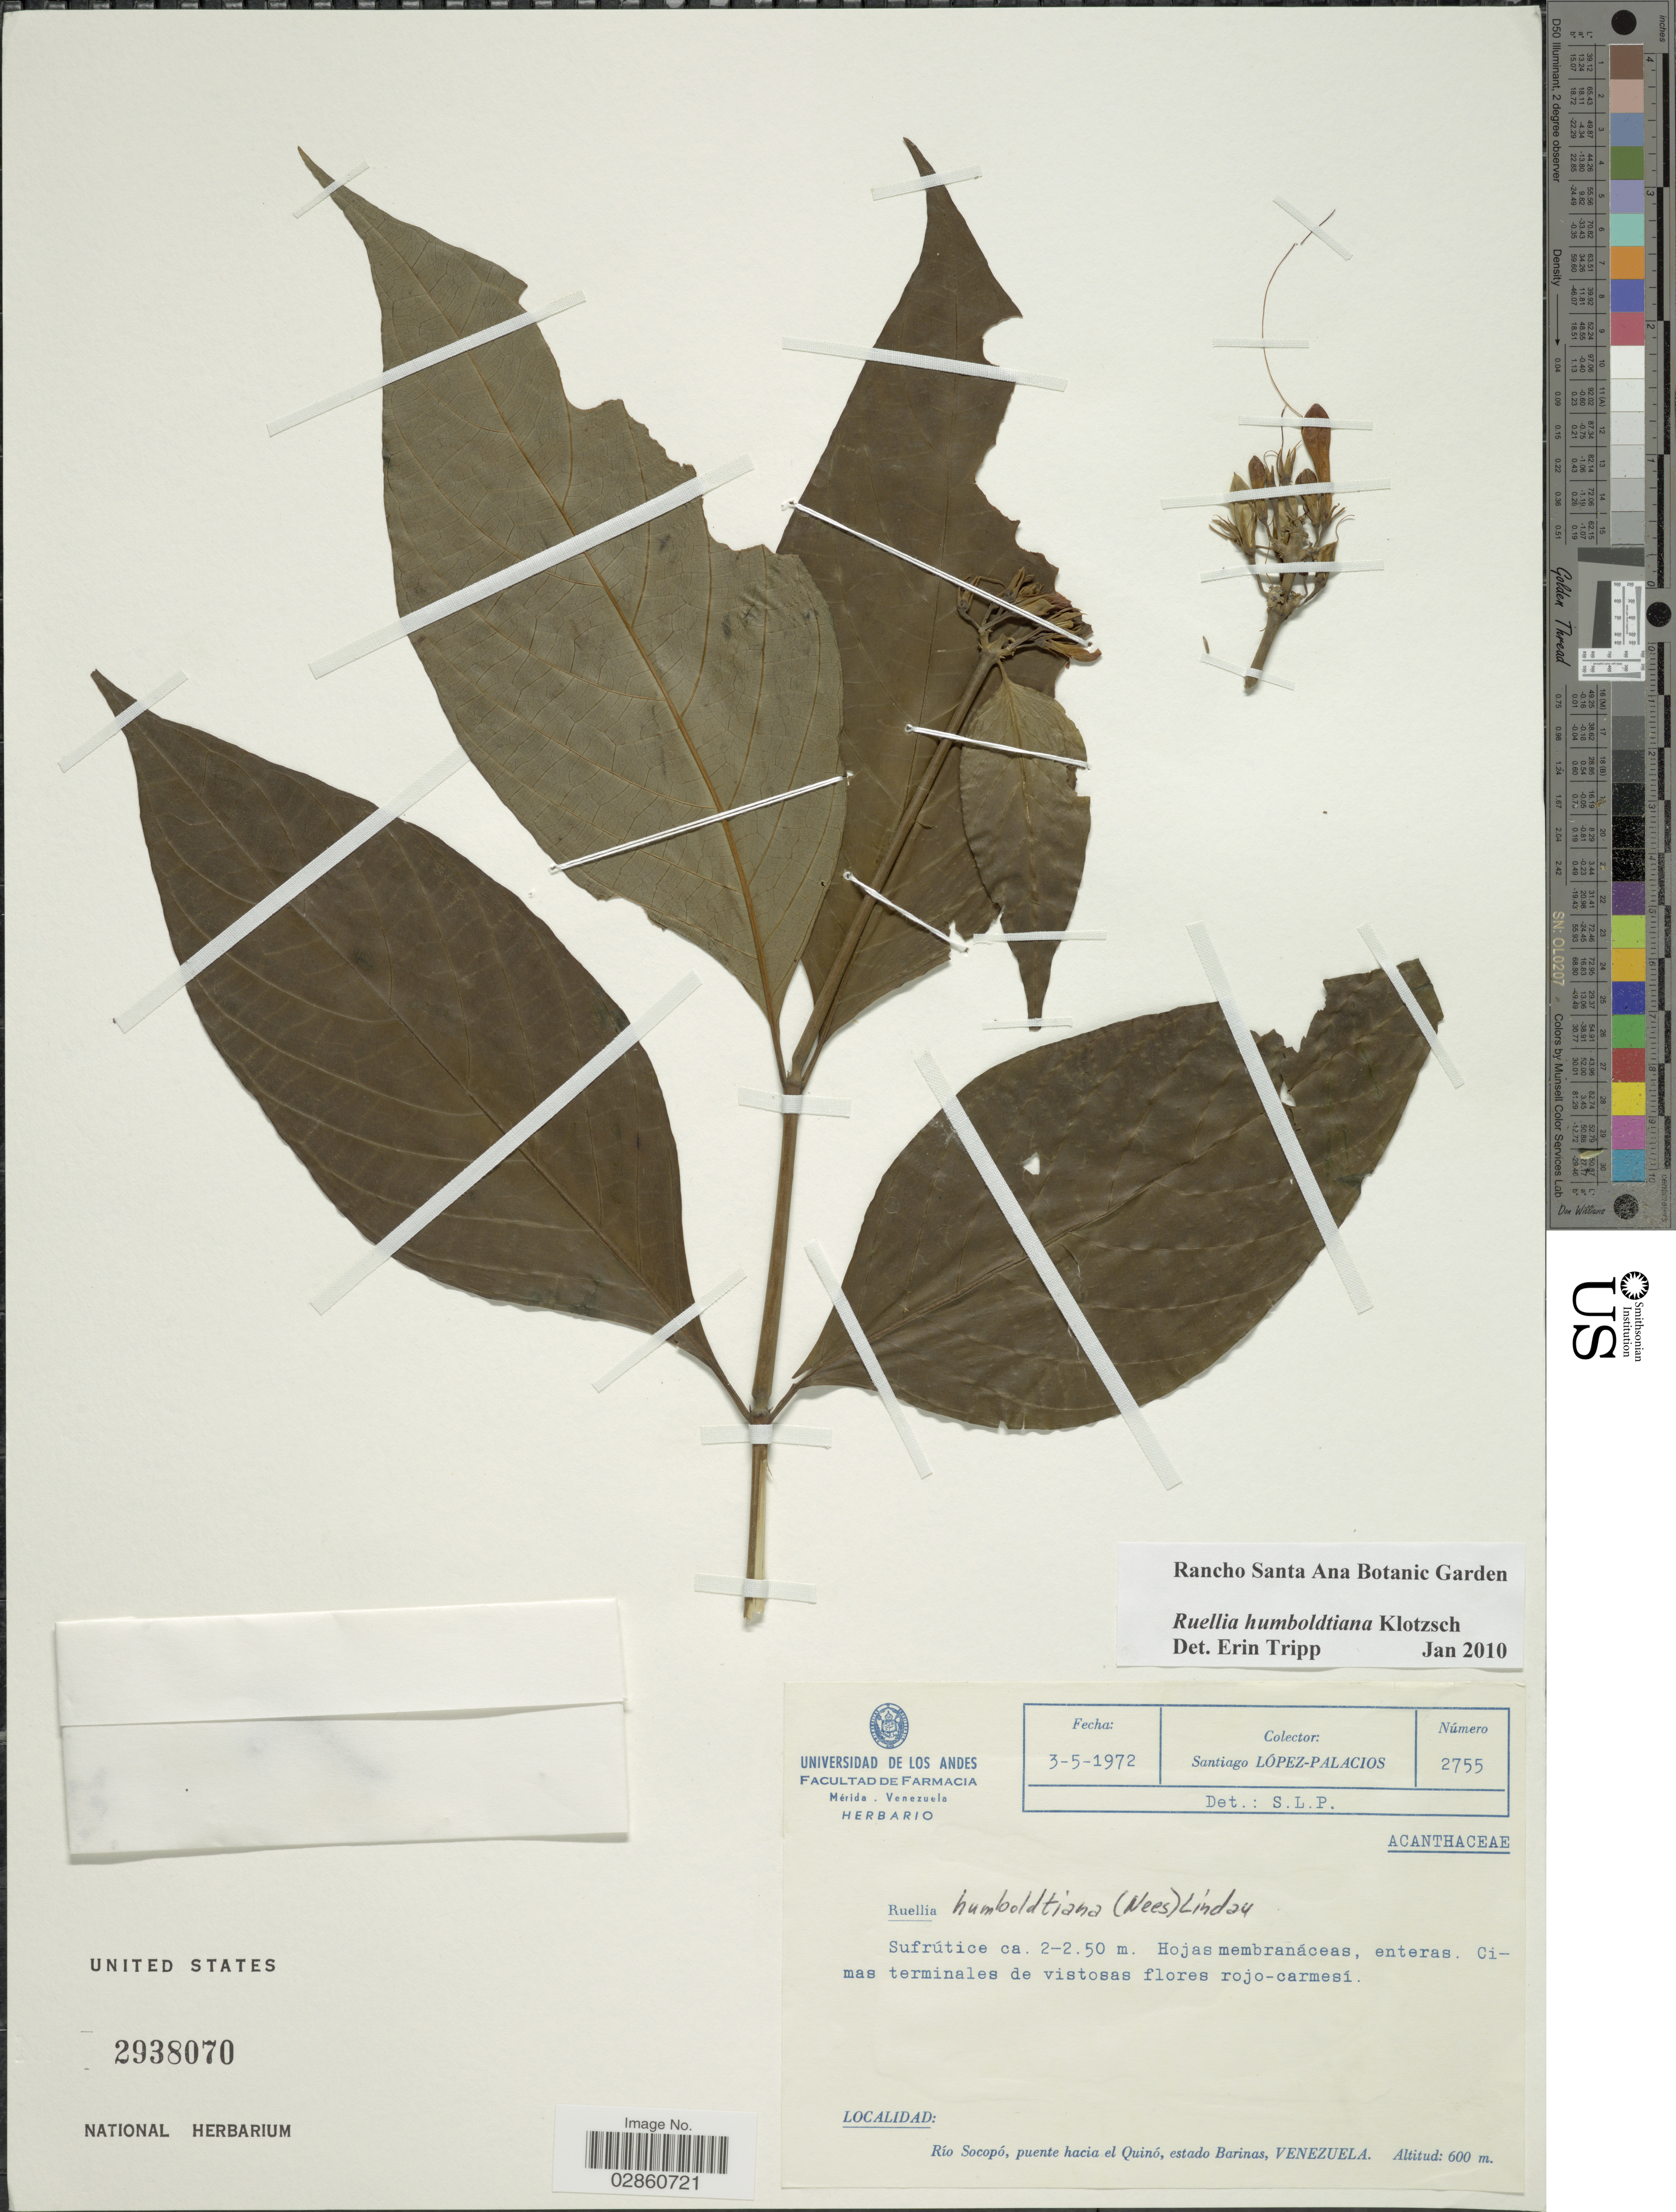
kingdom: Plantae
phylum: Tracheophyta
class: Magnoliopsida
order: Lamiales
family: Acanthaceae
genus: Ruellia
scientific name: Ruellia humboldtiana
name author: (Nees) Lindau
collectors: S. López-Palacios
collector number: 2755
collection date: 1972-05-03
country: Venezuela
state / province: Barinas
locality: Río Socopó, puente hacia el Quinó, estado Barinas.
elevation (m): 600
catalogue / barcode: US 2938070